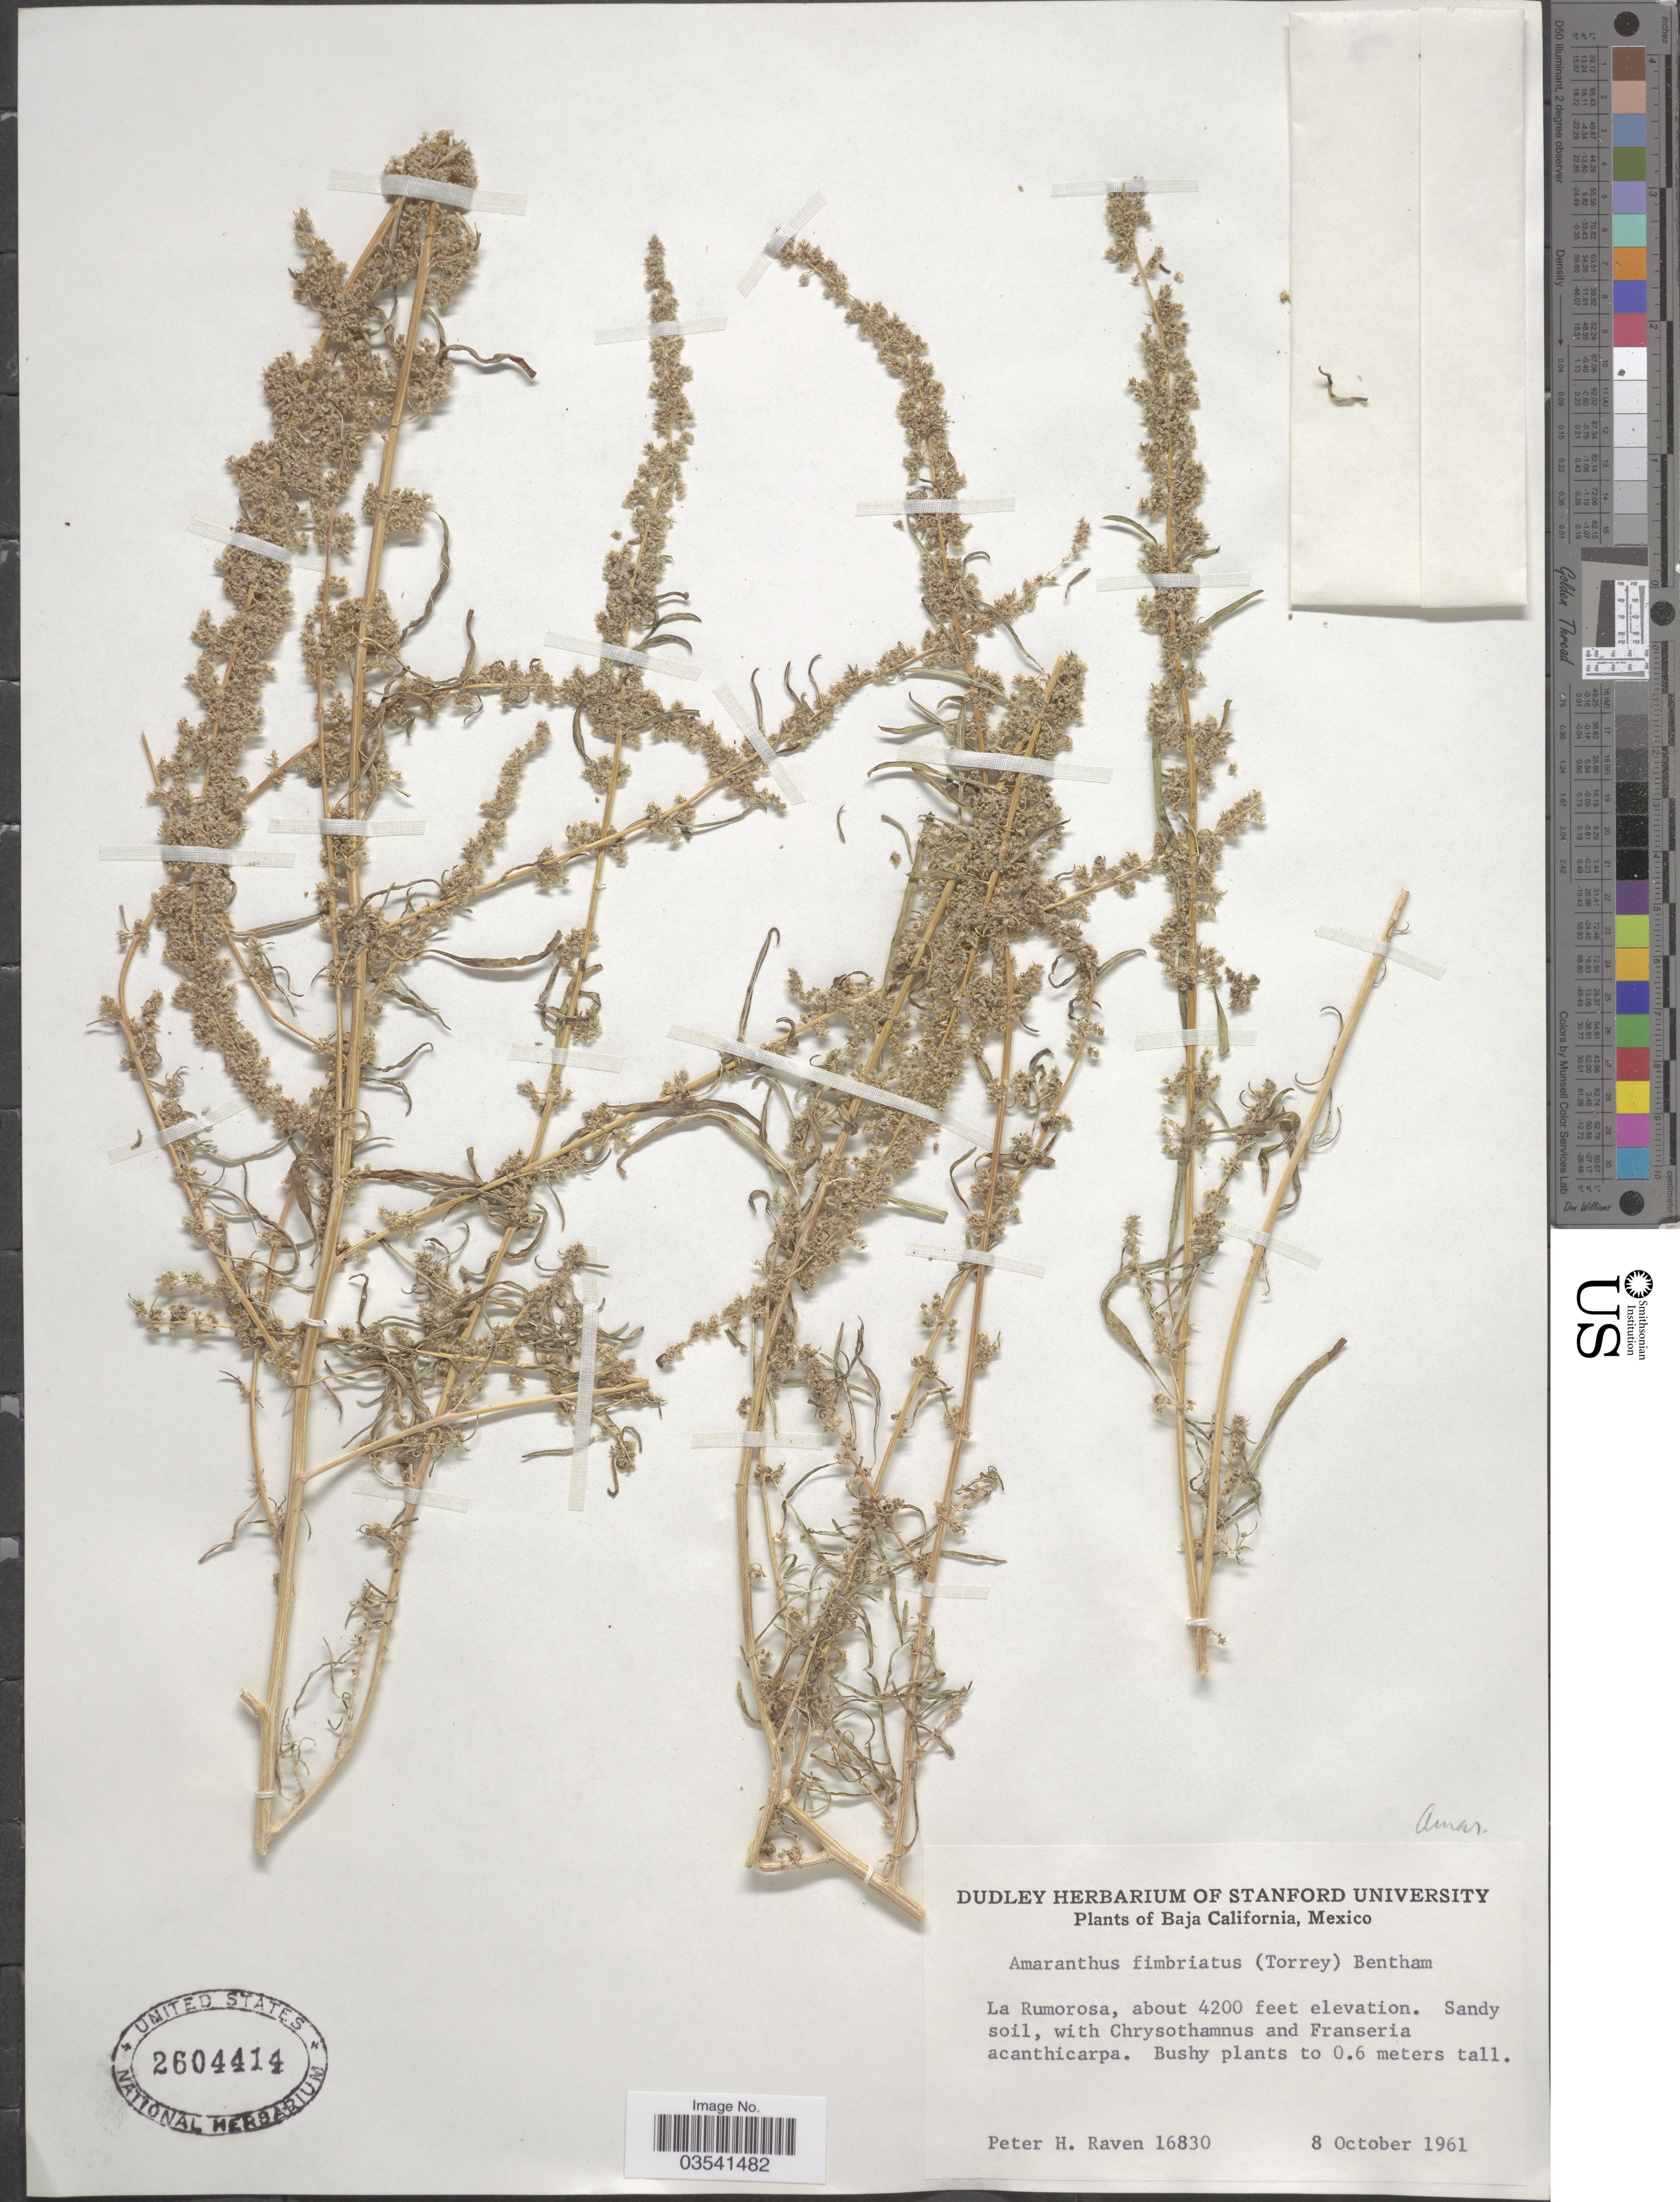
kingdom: Plantae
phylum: Tracheophyta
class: Magnoliopsida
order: Caryophyllales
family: Amaranthaceae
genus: Amaranthus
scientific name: Amaranthus fimbriatus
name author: (Torr.) Benth. ex S. Watson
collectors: P. Raven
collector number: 16830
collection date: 1961-10-08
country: Mexico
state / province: Baja California Norte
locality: La Rumorosa.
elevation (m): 1280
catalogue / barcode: US 2604414